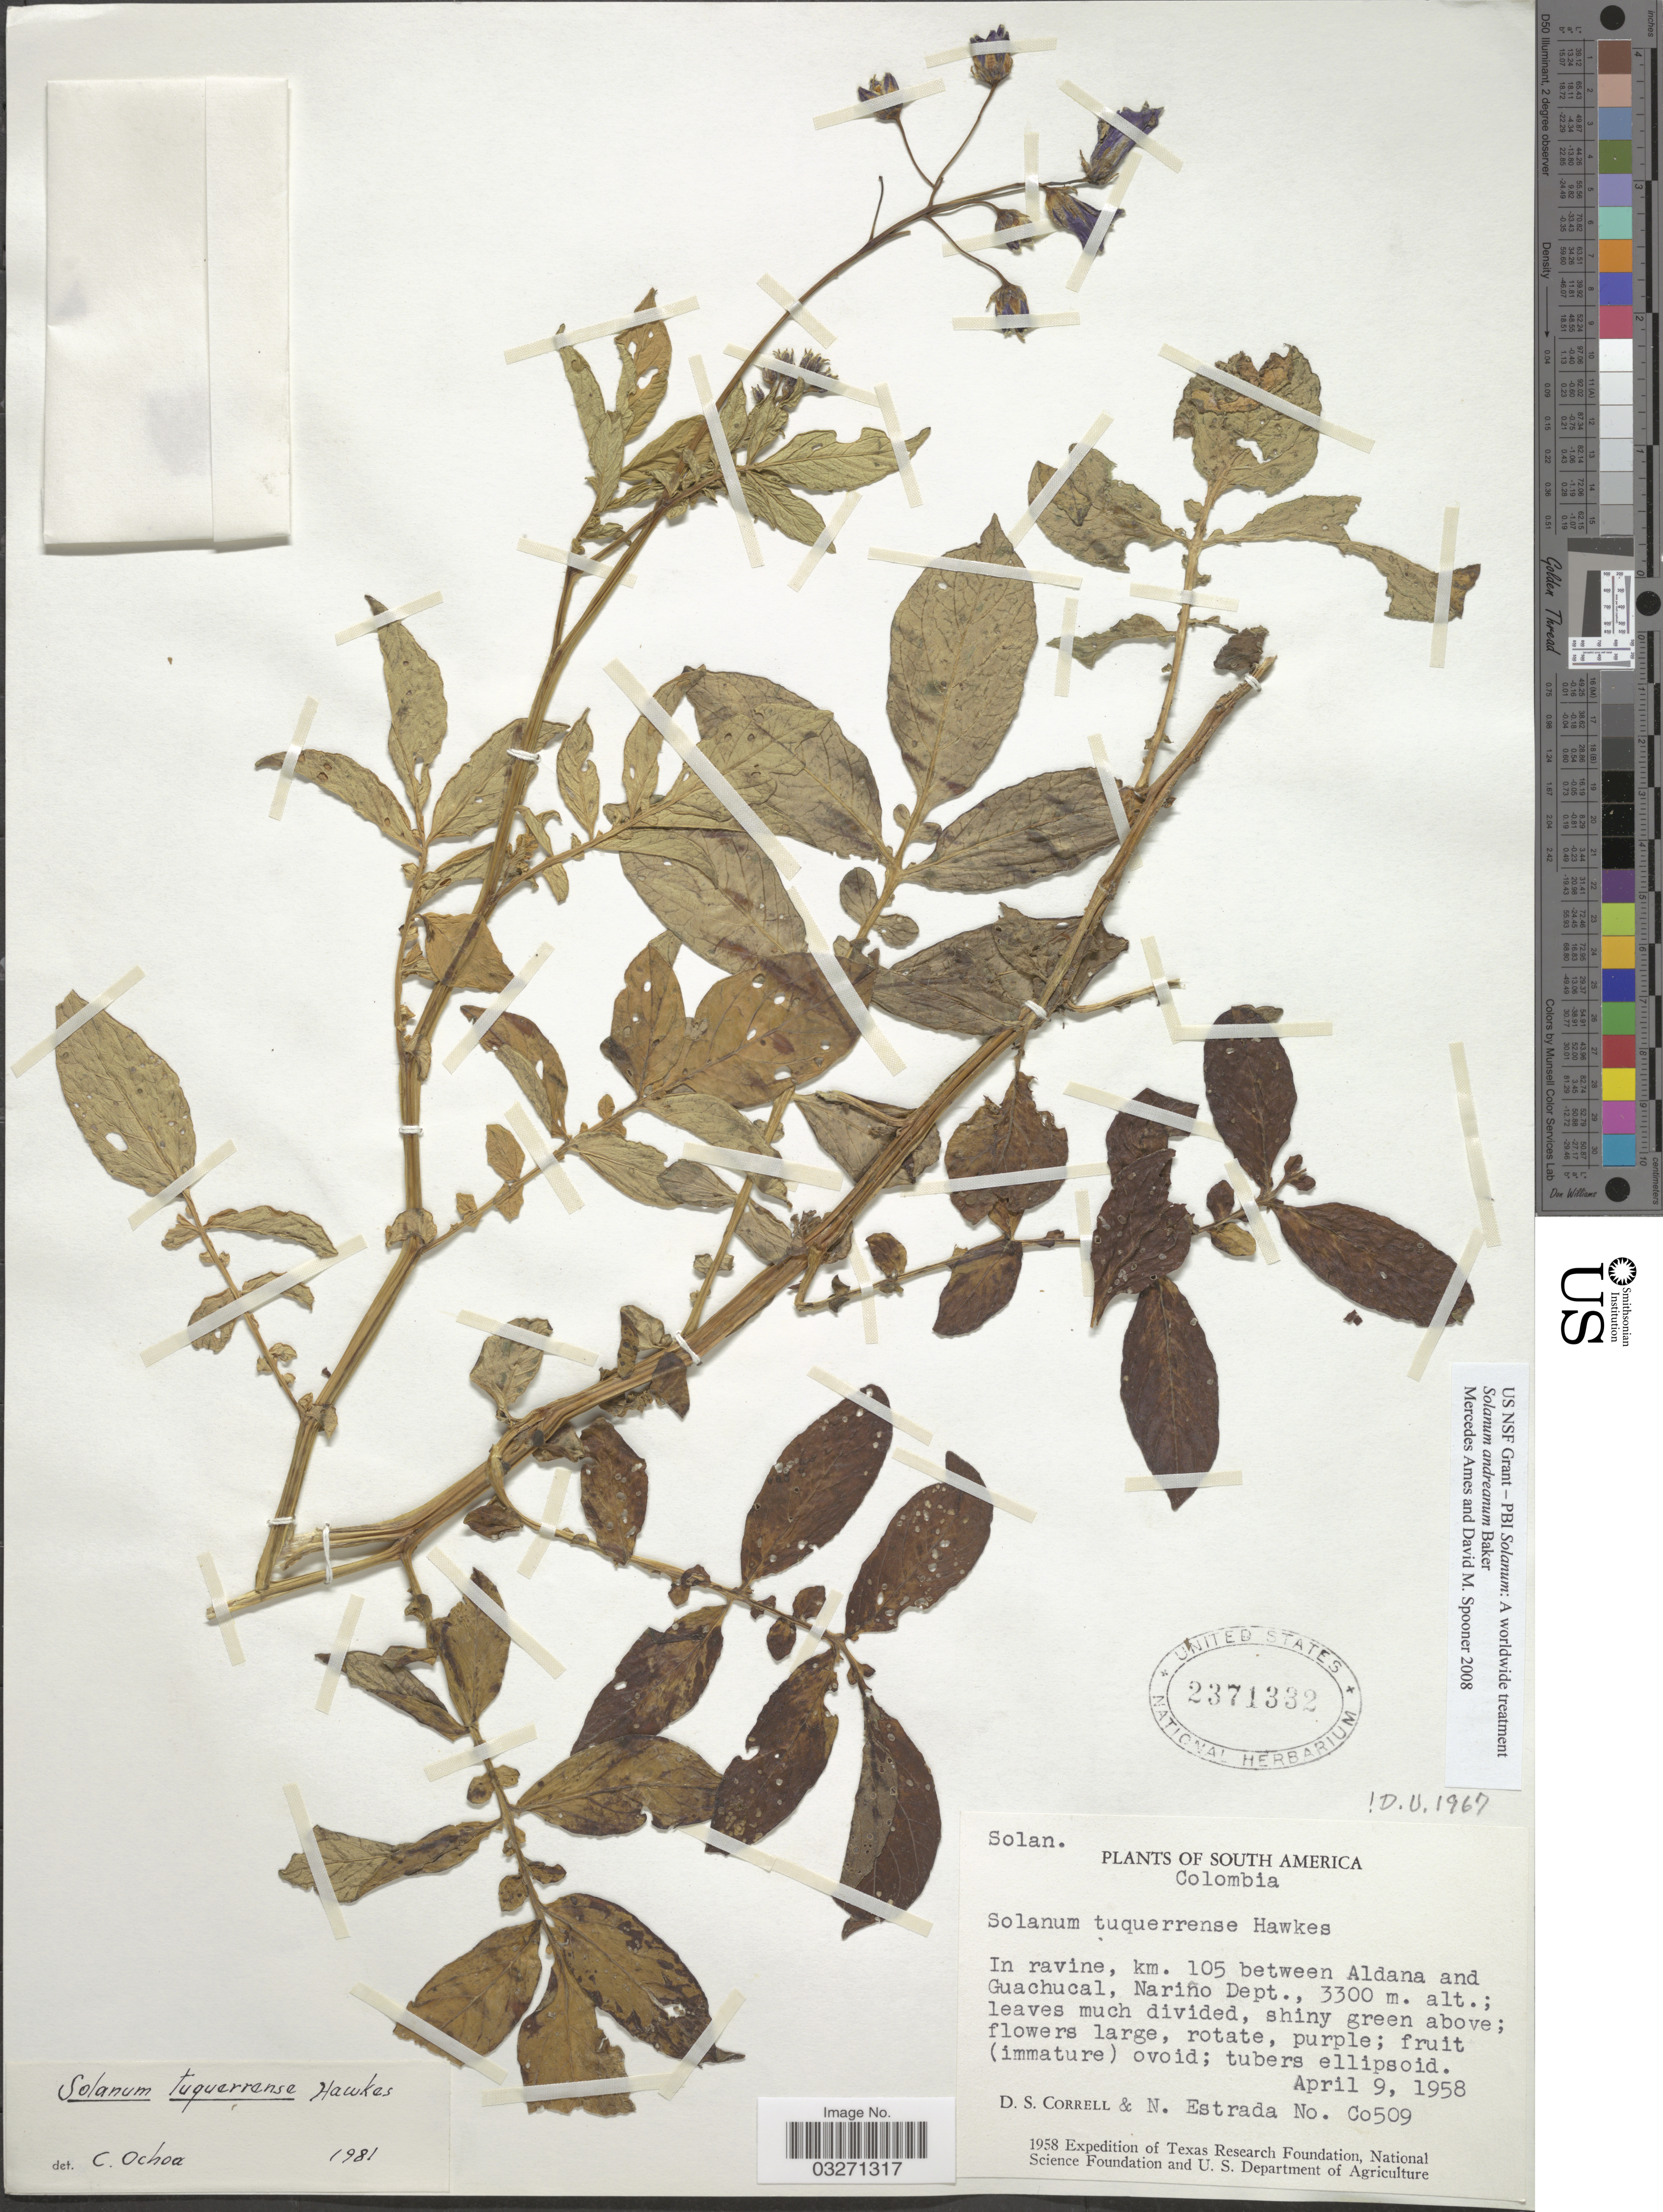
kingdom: Plantae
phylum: Tracheophyta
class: Magnoliopsida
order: Solanales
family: Solanaceae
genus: Solanum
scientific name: Solanum andreanum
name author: Baker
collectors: D. S. Correll & N. Estrada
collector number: Co509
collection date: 1958-04-09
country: Colombia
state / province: Nariño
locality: In ravine, km. 105 between Aldana and Guachucal, Narño Dept.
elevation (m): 3300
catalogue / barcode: US 2371332